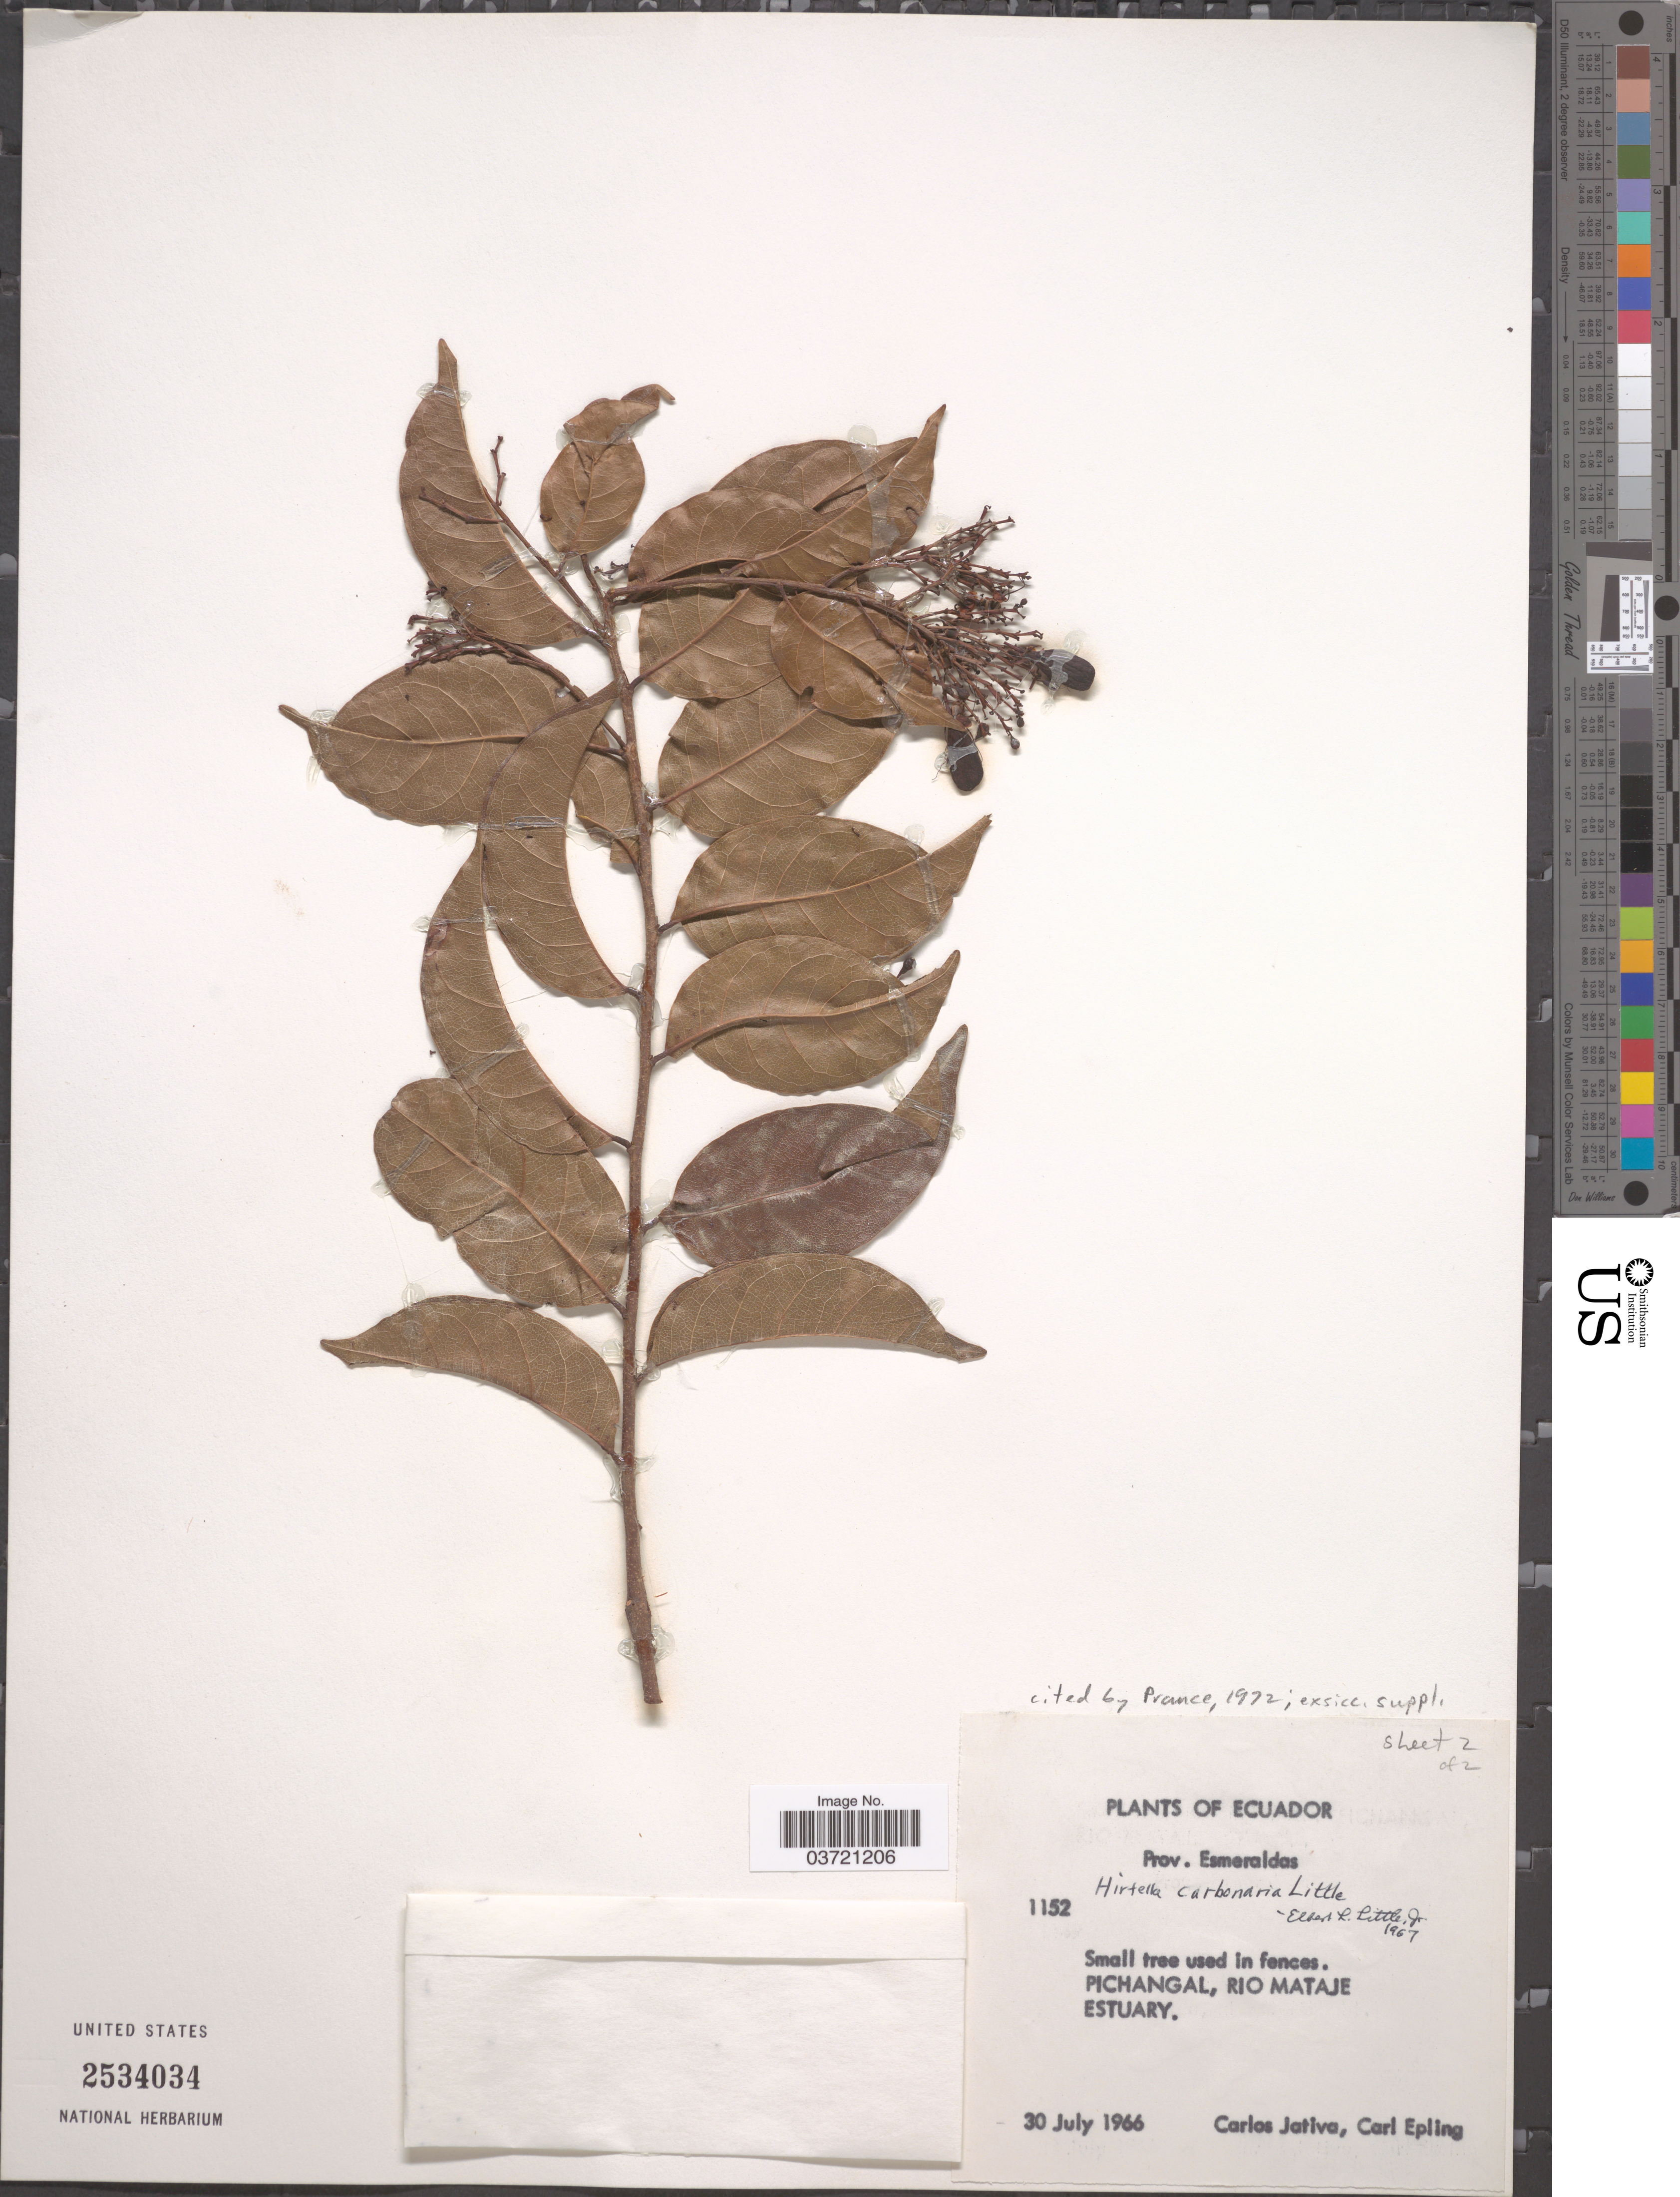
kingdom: Plantae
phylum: Tracheophyta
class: Magnoliopsida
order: Malpighiales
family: Chrysobalanaceae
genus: Hirtella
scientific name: Hirtella carbonaria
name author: Little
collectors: C. D. Játiva & C. C. Epling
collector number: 1152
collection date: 1966-07-30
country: Ecuador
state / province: Esmeraldas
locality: Pichangal, Rio Mataje Estuary.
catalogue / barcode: US 2534034